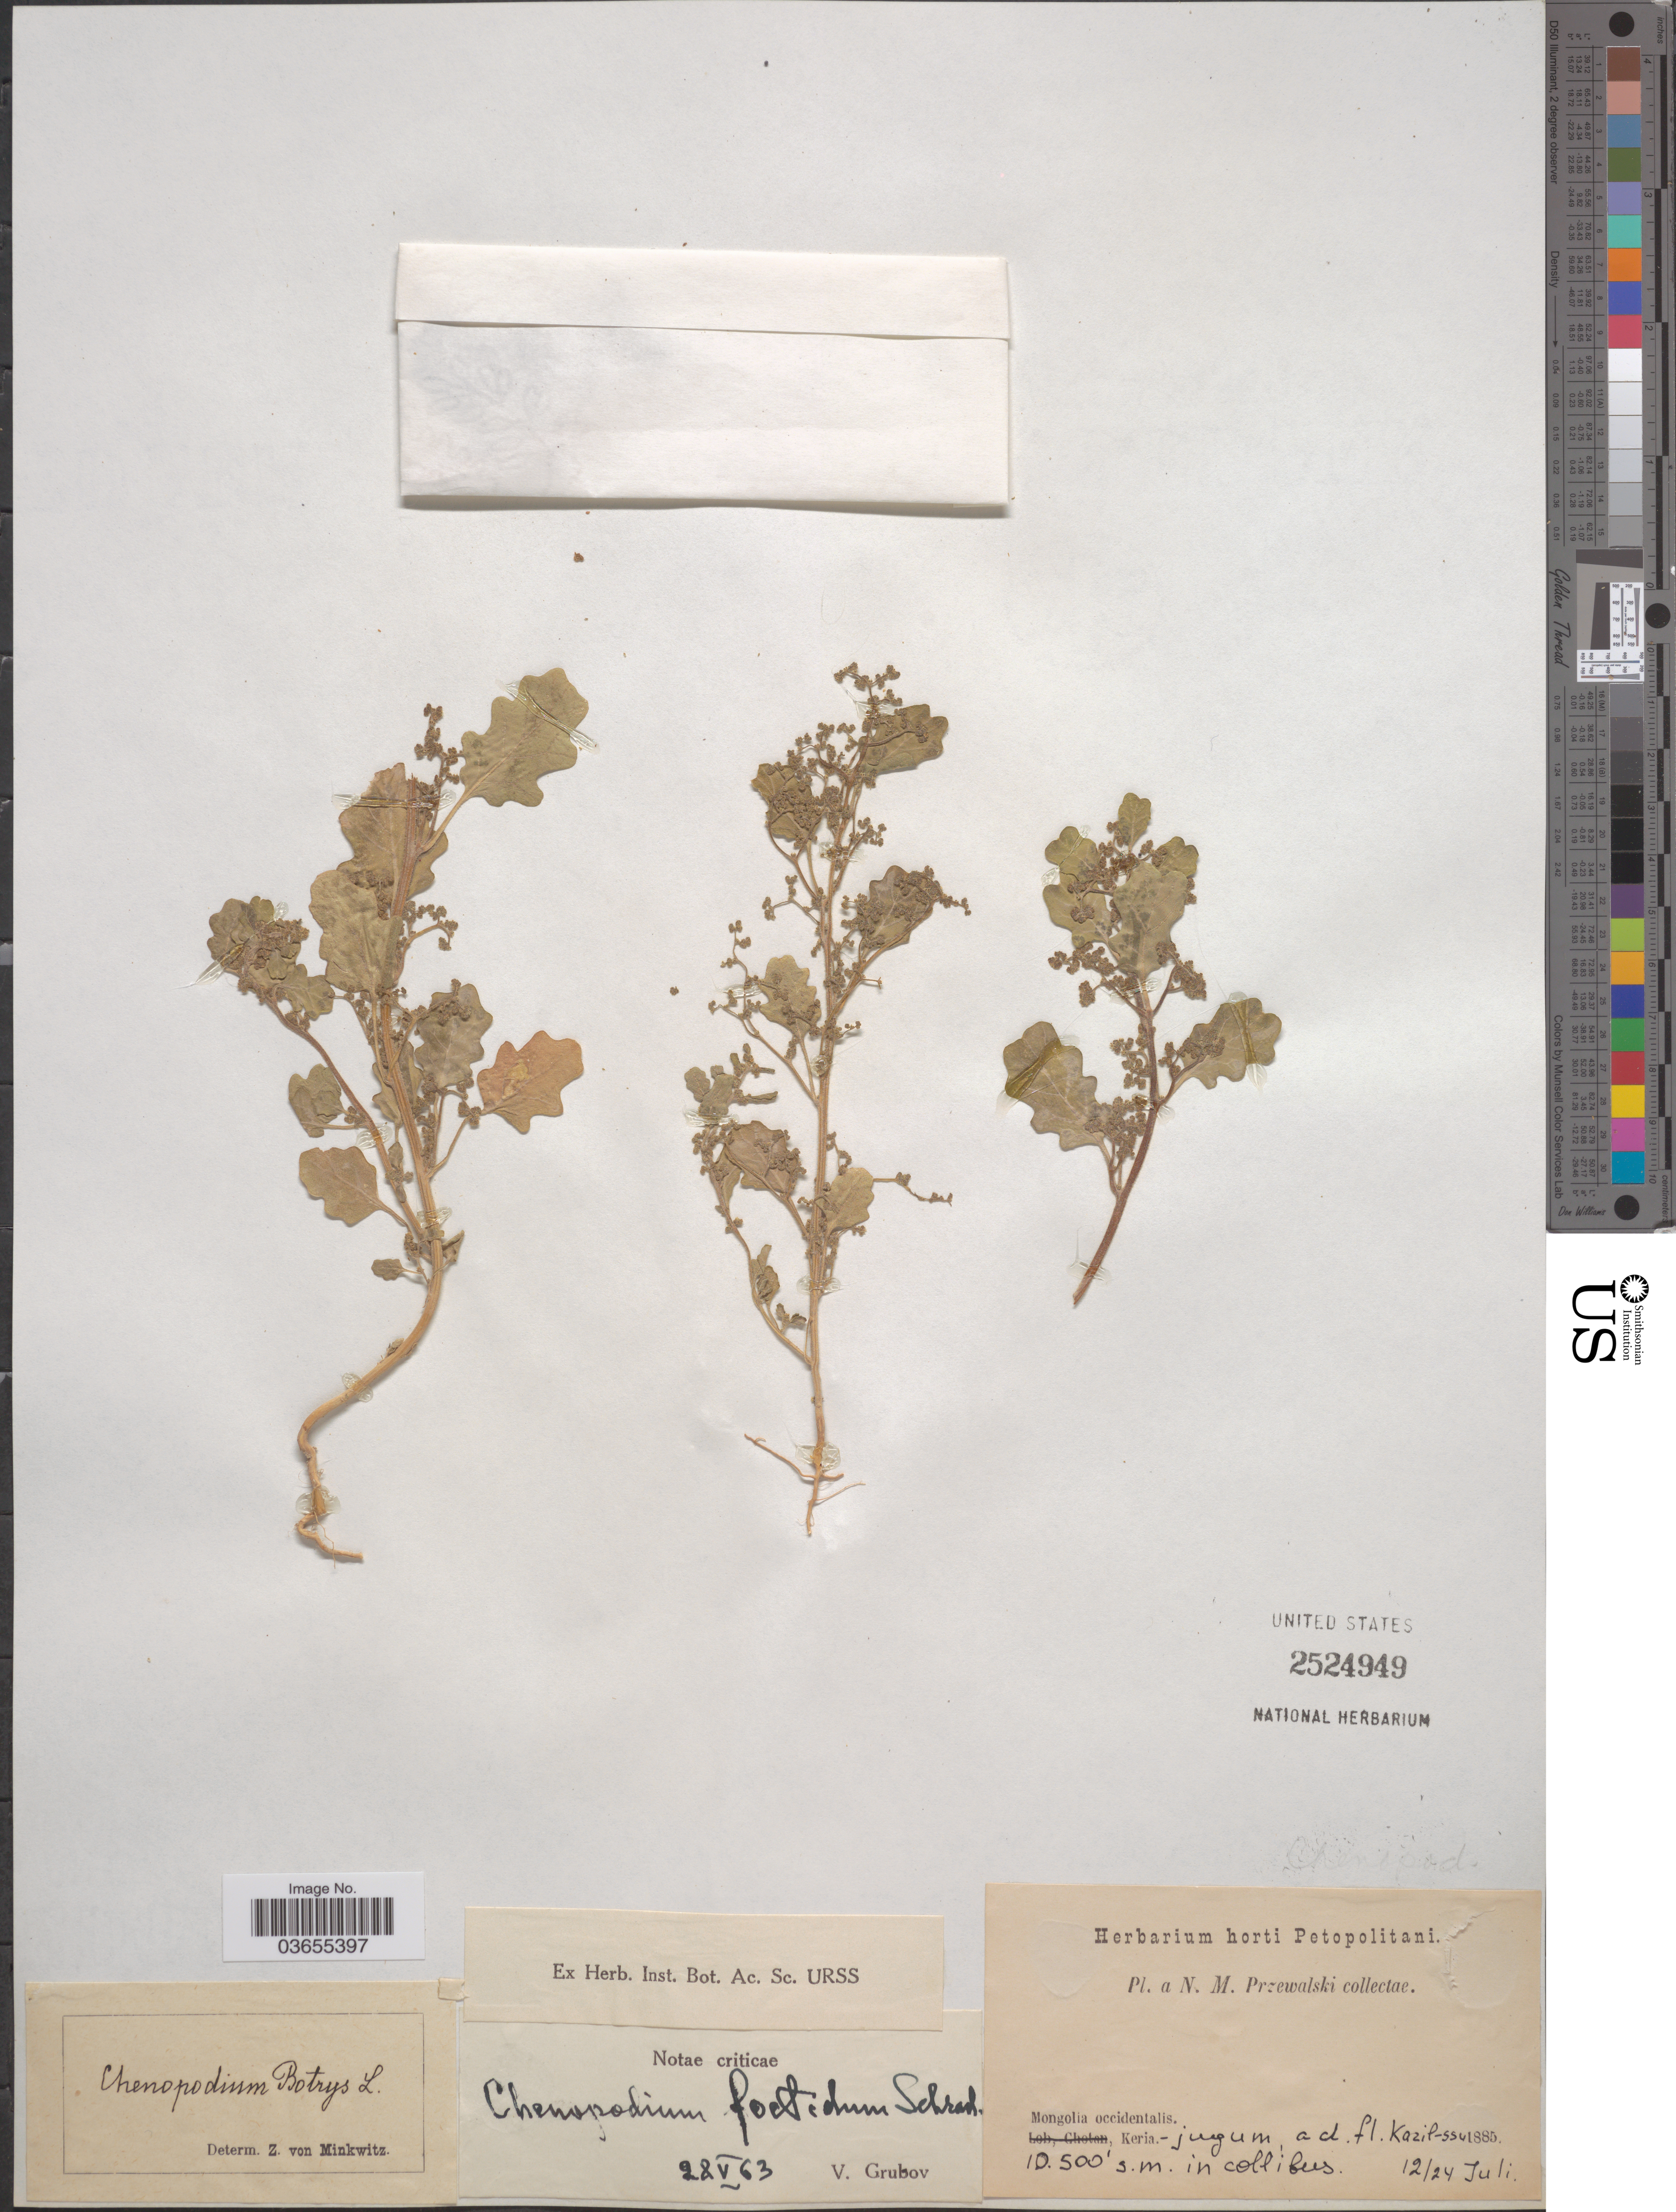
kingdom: Plantae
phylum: Tracheophyta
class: Magnoliopsida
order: Caryophyllales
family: Amaranthaceae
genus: Chenopodium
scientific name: Chenopodium botrys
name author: L.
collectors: N. Przewalski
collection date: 1885-07-12/1885-07-24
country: Mongolia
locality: Mongolia occidentalis. Keria-jugum, ad. fl. Kazil-ssu.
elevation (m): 3200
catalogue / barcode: US 2524949